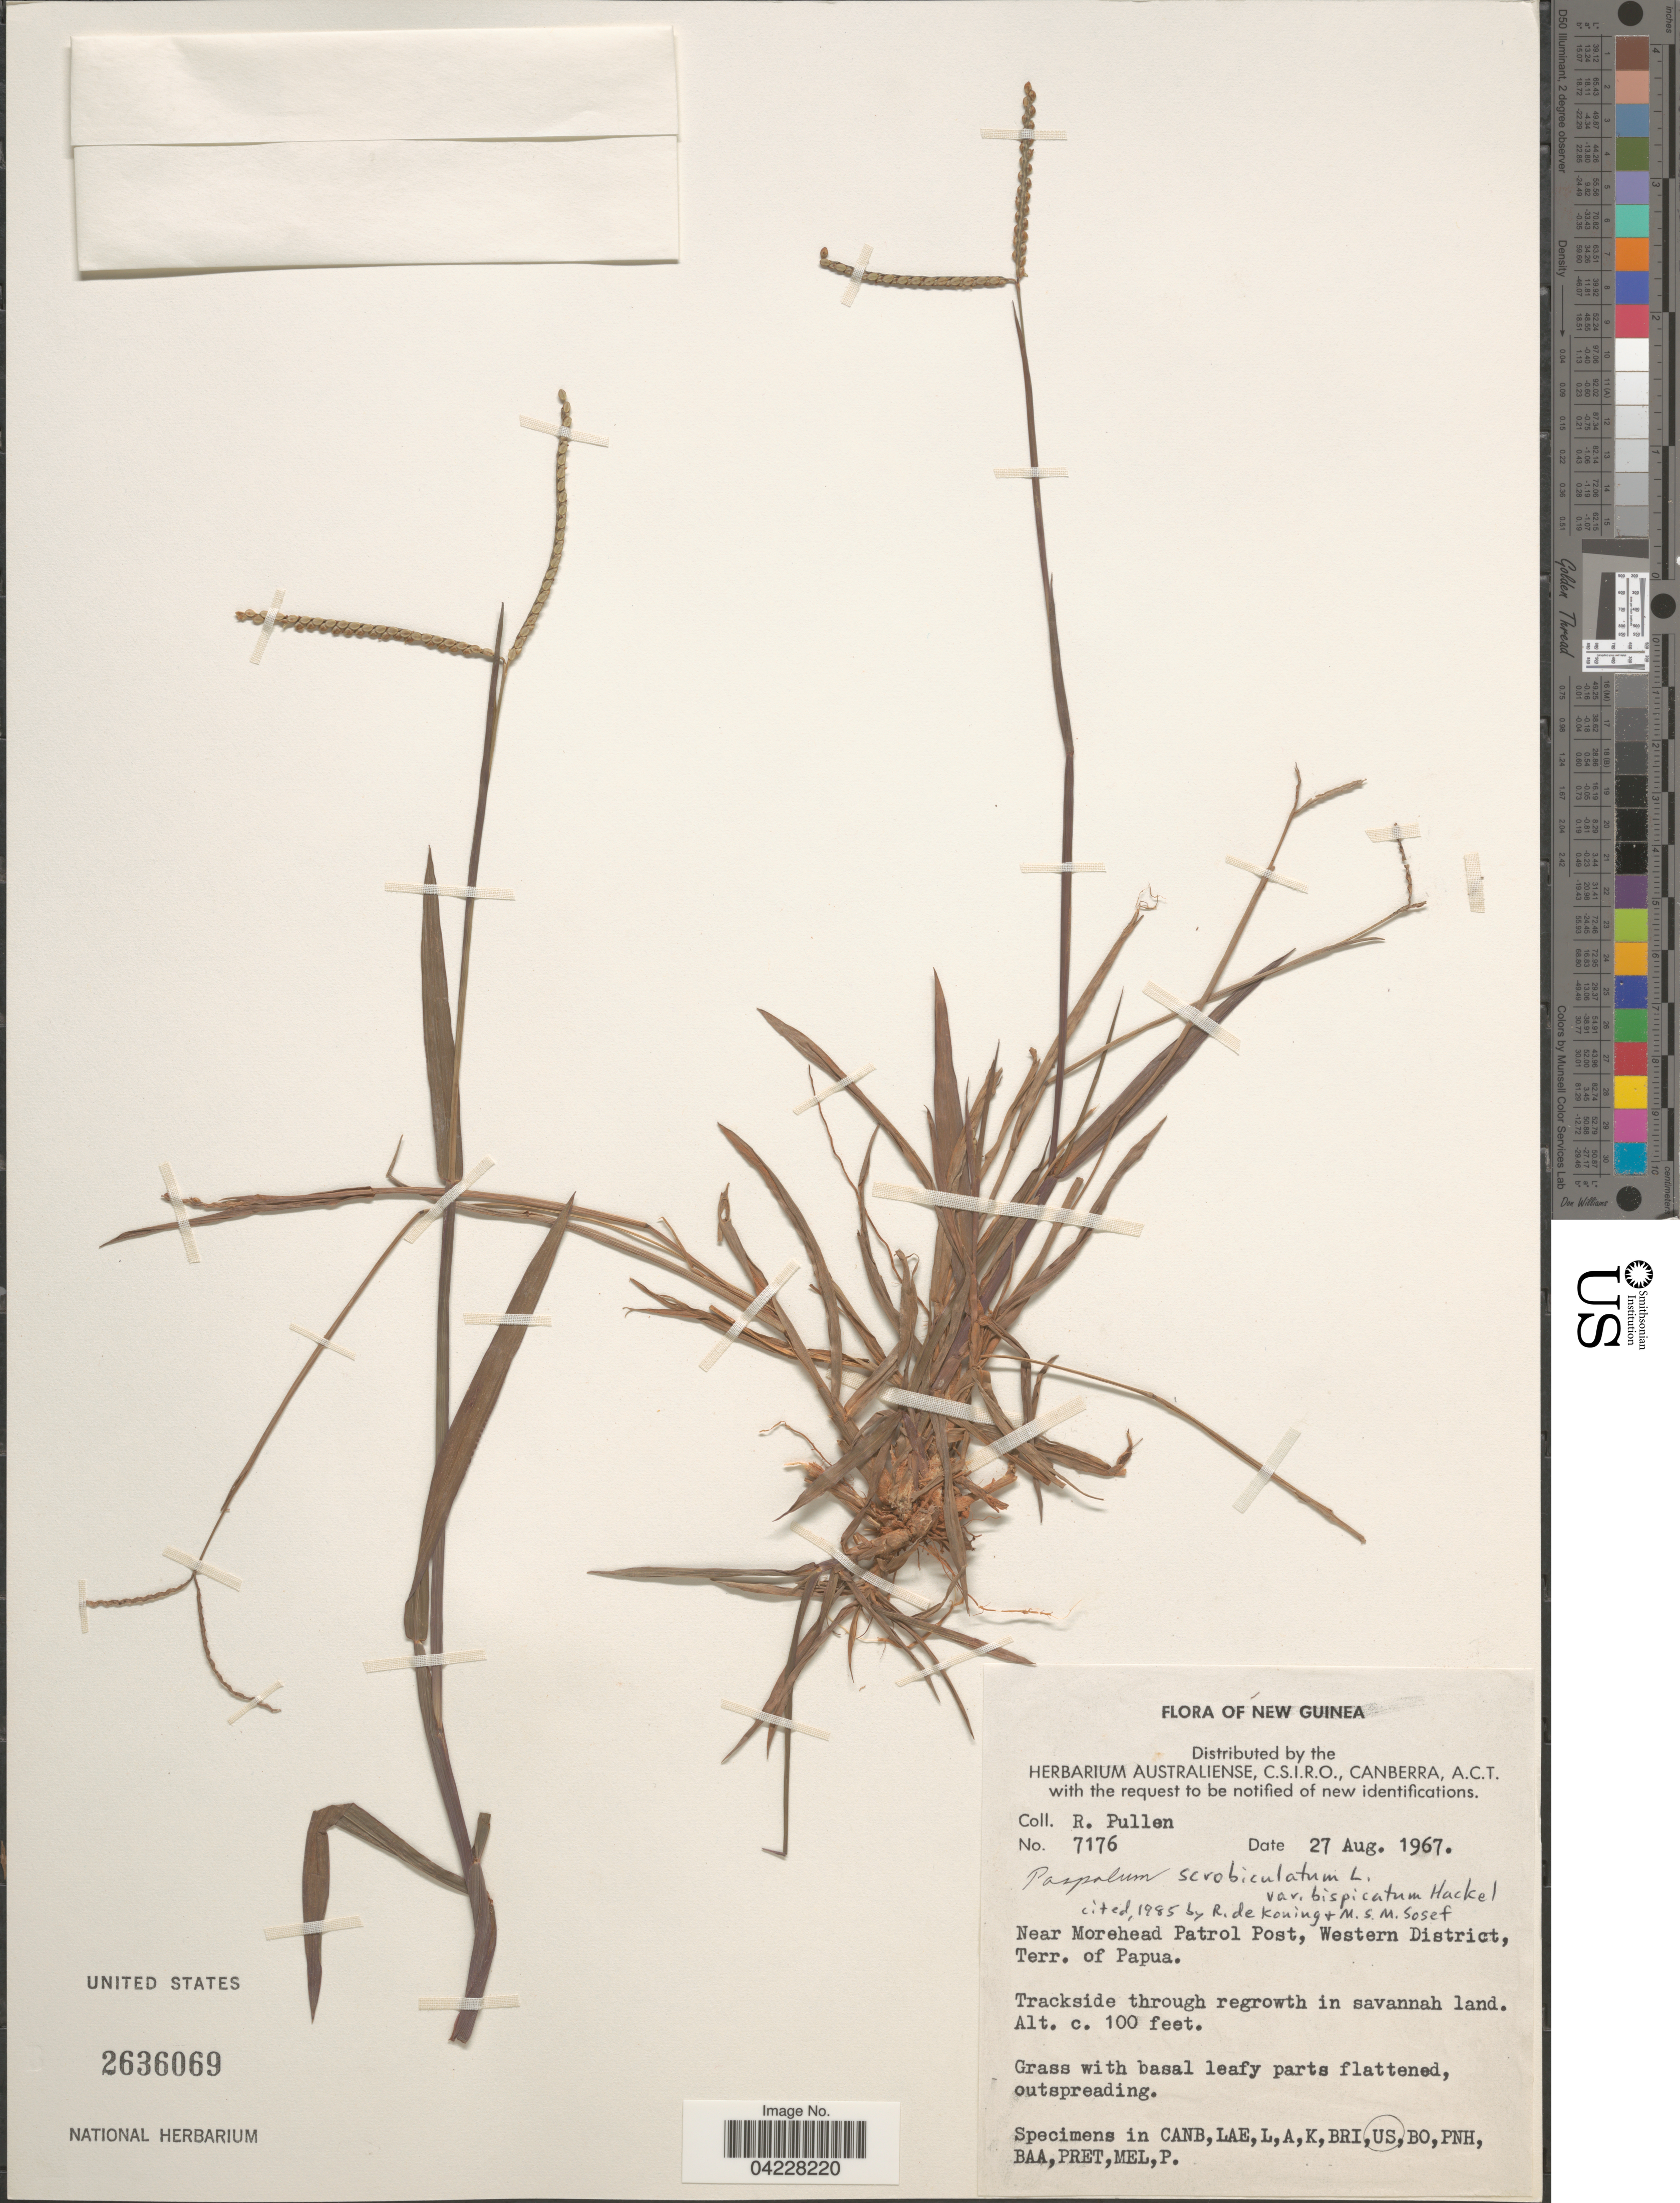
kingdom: Plantae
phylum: Tracheophyta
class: Liliopsida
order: Poales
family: Poaceae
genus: Paspalum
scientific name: Paspalum scrobiculatum var. bispicatum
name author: Hack. ex Merr.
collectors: R. Pullen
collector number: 7176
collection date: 1967-08-27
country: Papua New Guinea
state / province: Manus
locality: New Guinea. Near Morehead Patrol Post, Western District, Terr. of Papua. Trackside through regrowth in savannah land.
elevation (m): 30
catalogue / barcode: US 2636069